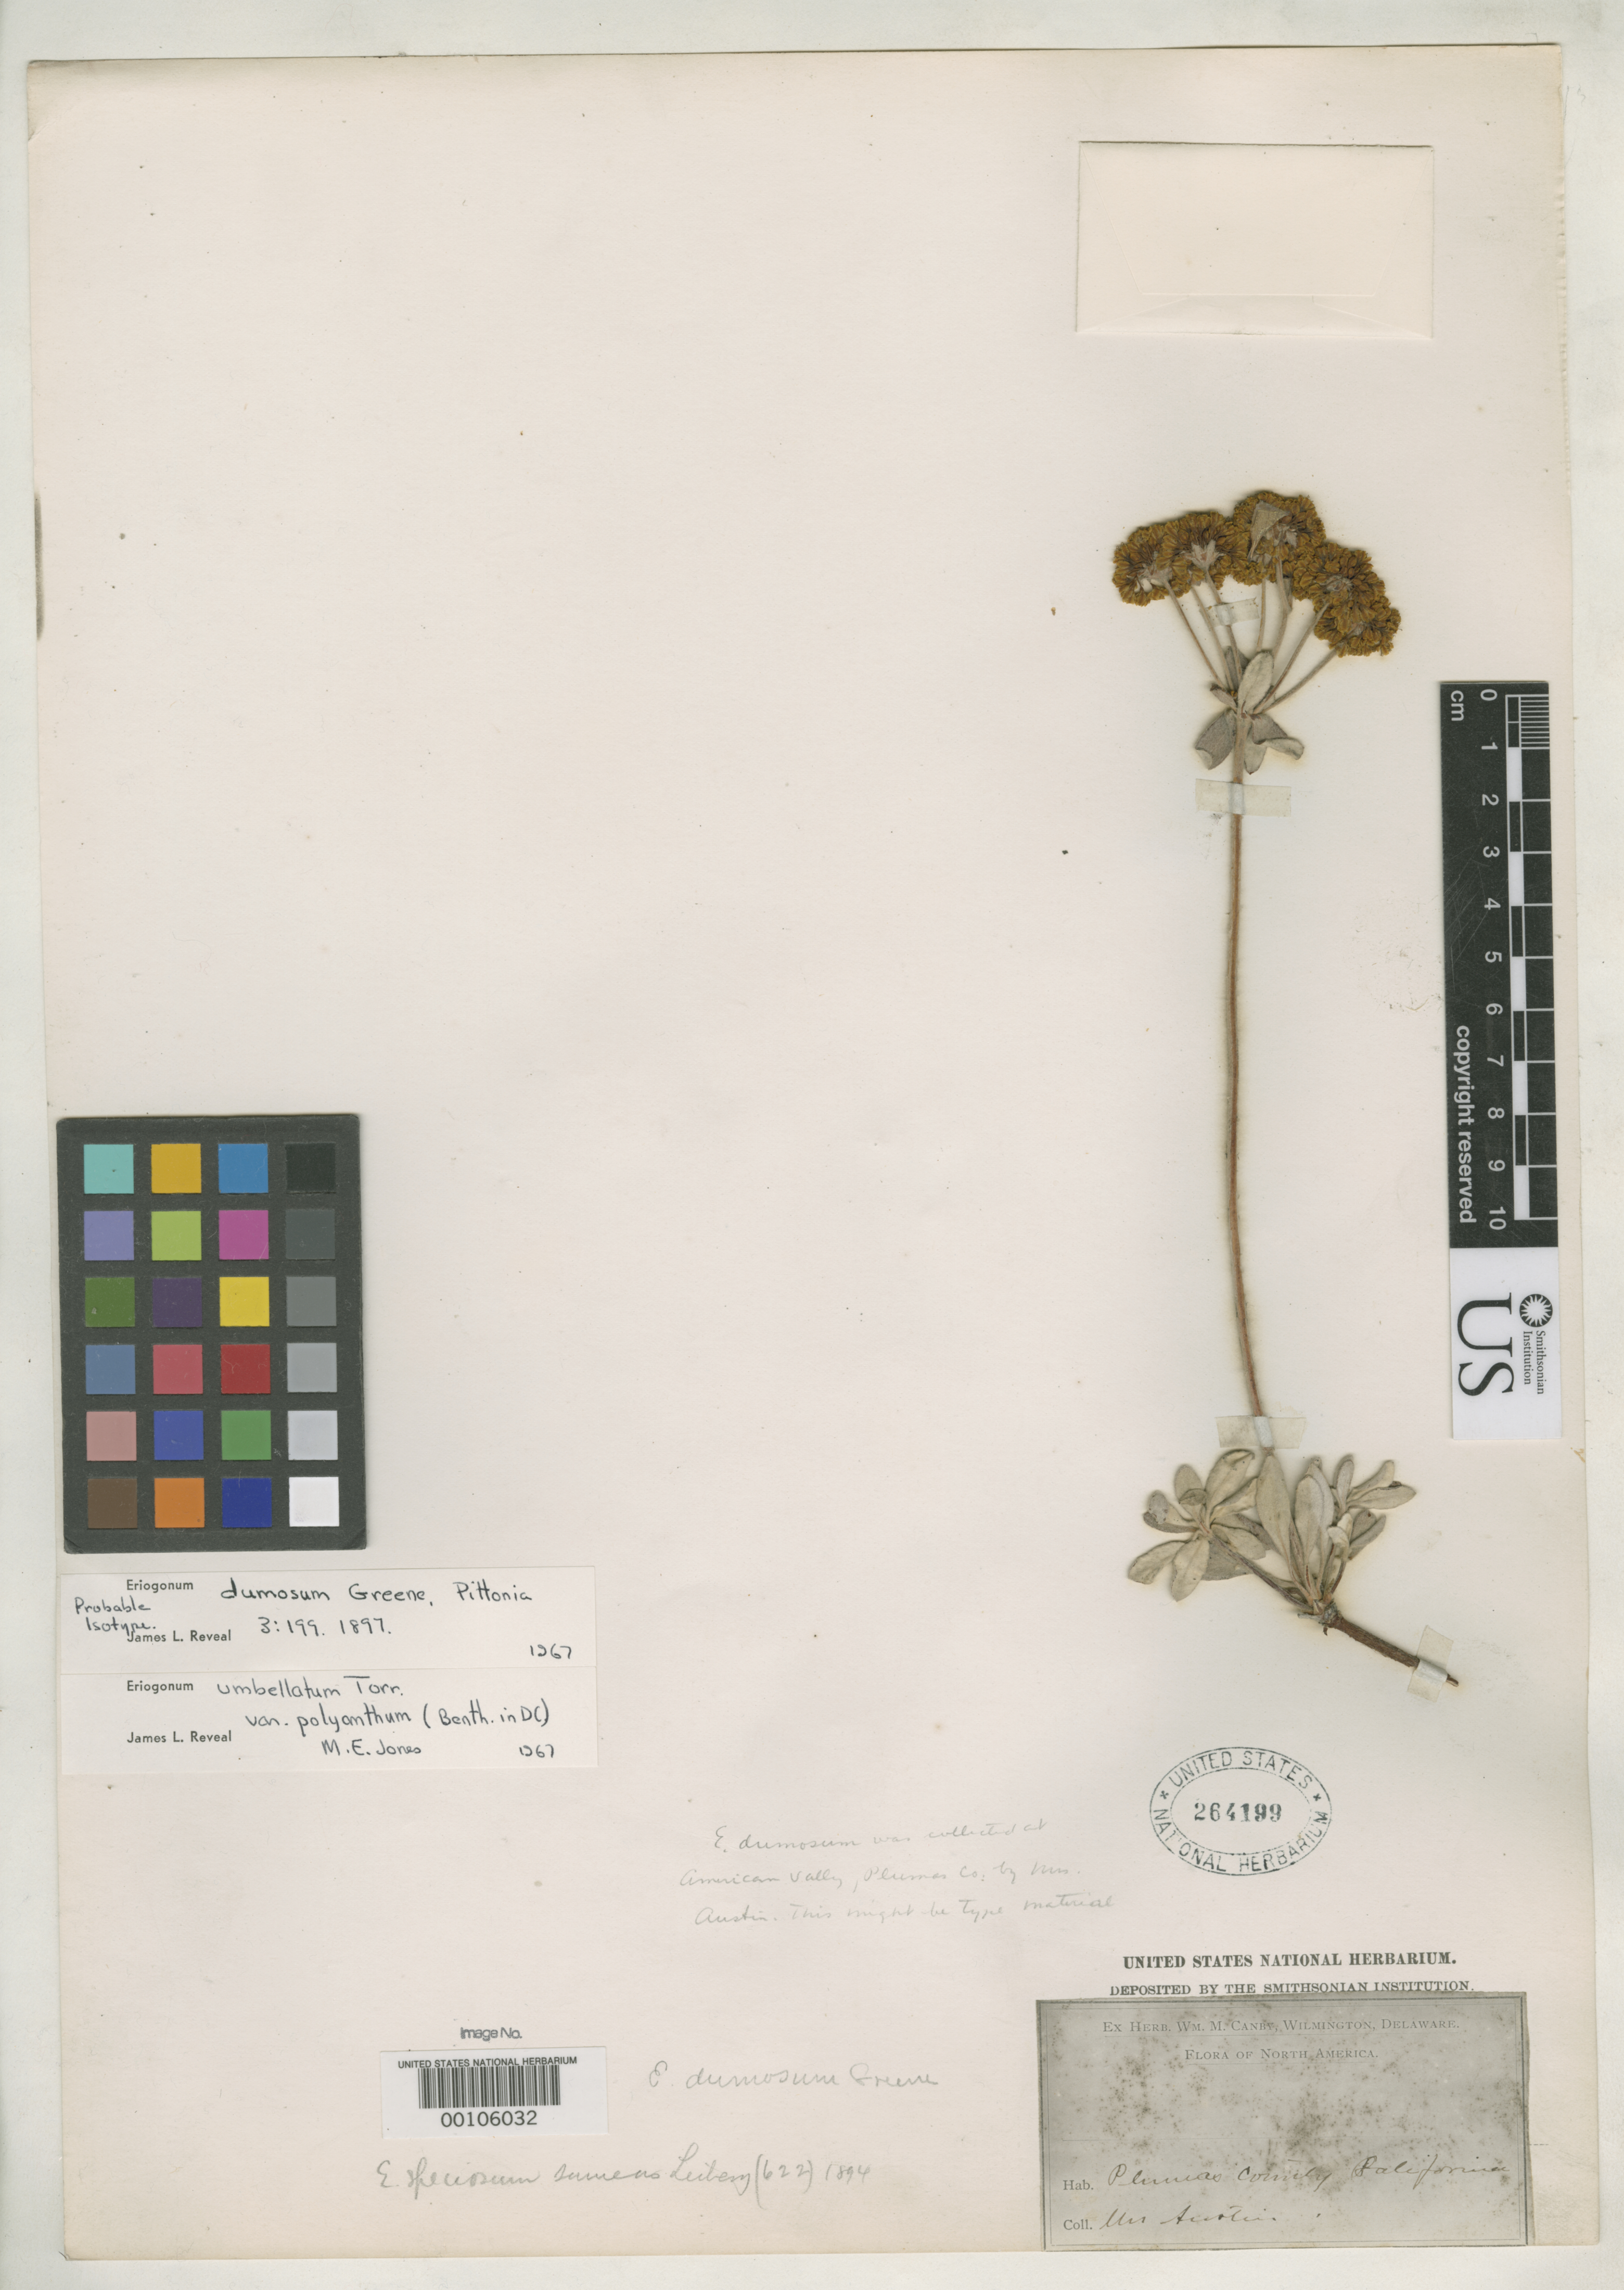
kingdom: Plantae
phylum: Tracheophyta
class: Magnoliopsida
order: Caryophyllales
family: Polygonaceae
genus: Eriogonum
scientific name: Eriogonum dumosum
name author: Greene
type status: Isotype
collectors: R. Austin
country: United States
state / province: California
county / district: Plumas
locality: American Valley.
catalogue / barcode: US 264199